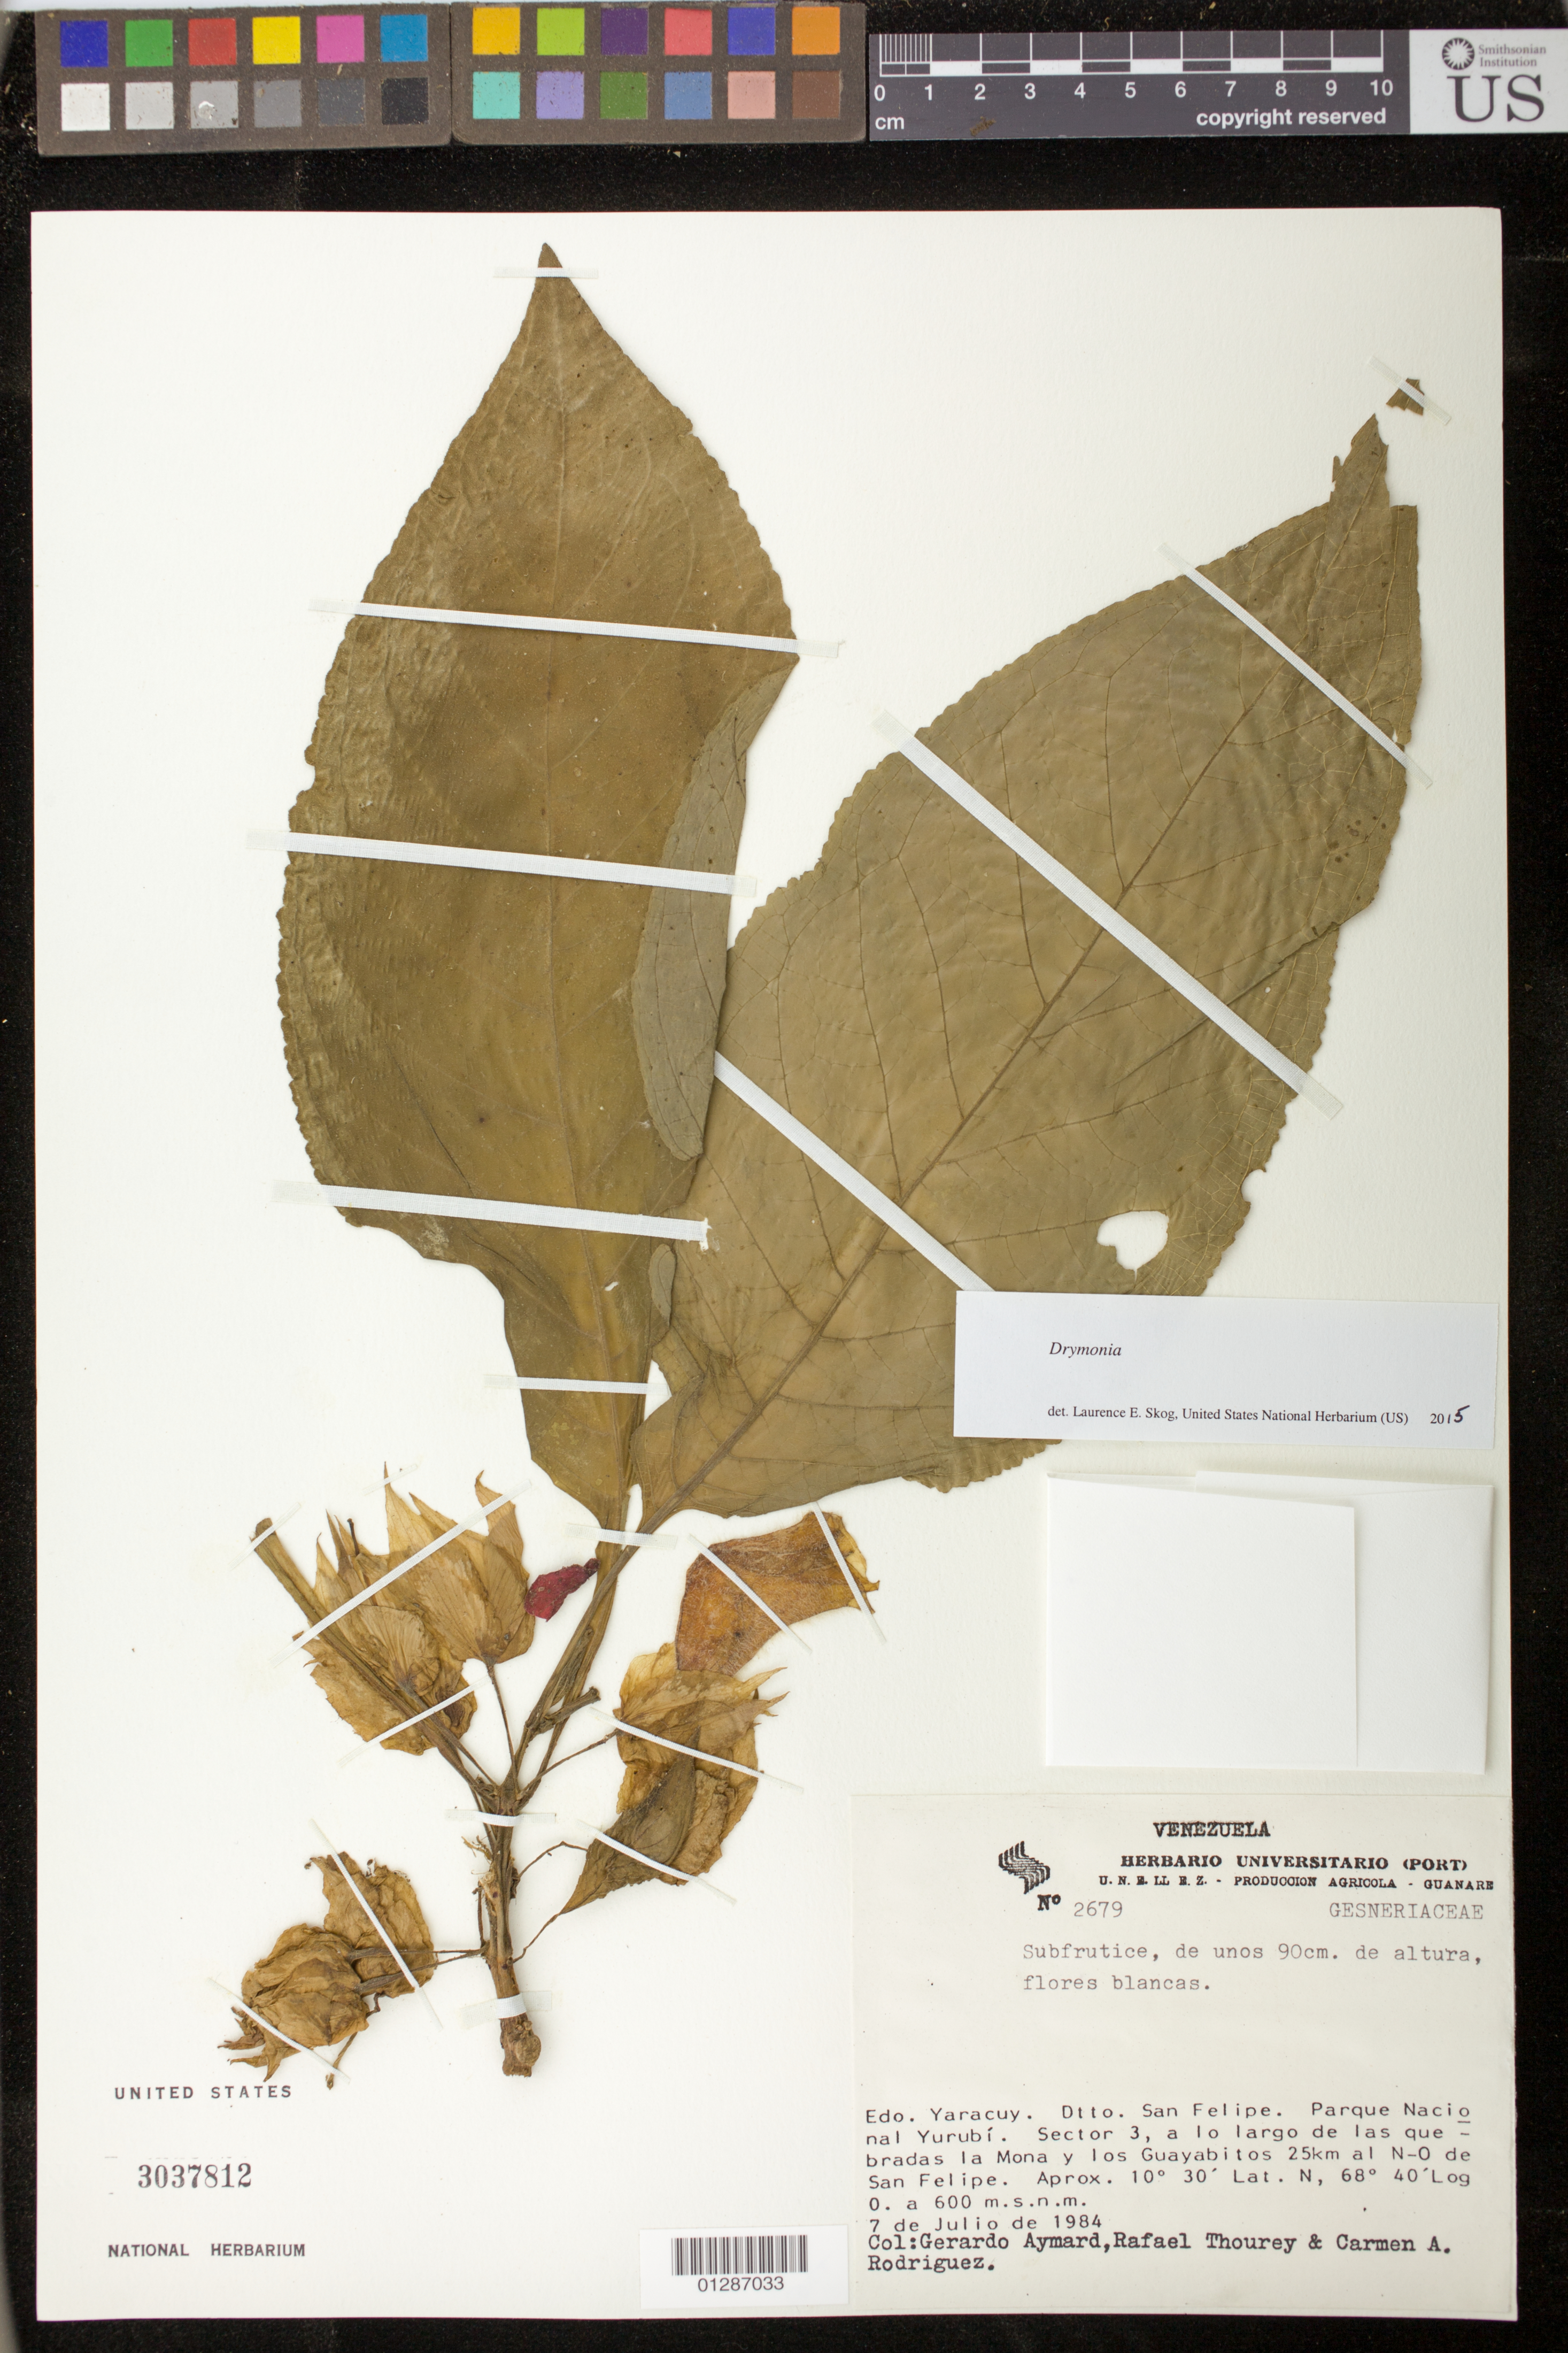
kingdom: Plantae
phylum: Tracheophyta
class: Magnoliopsida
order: Lamiales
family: Gesneriaceae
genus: Drymonia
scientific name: Drymonia sp.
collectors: G. A. Aymard, R. Thourey & C. Rodriguez-A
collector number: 2679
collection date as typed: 7 Jul 1984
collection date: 1984-07-07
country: Venezuela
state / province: Yaracuy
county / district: San Felipe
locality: Parque Nacional Yurubi.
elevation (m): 600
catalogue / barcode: US 3037812